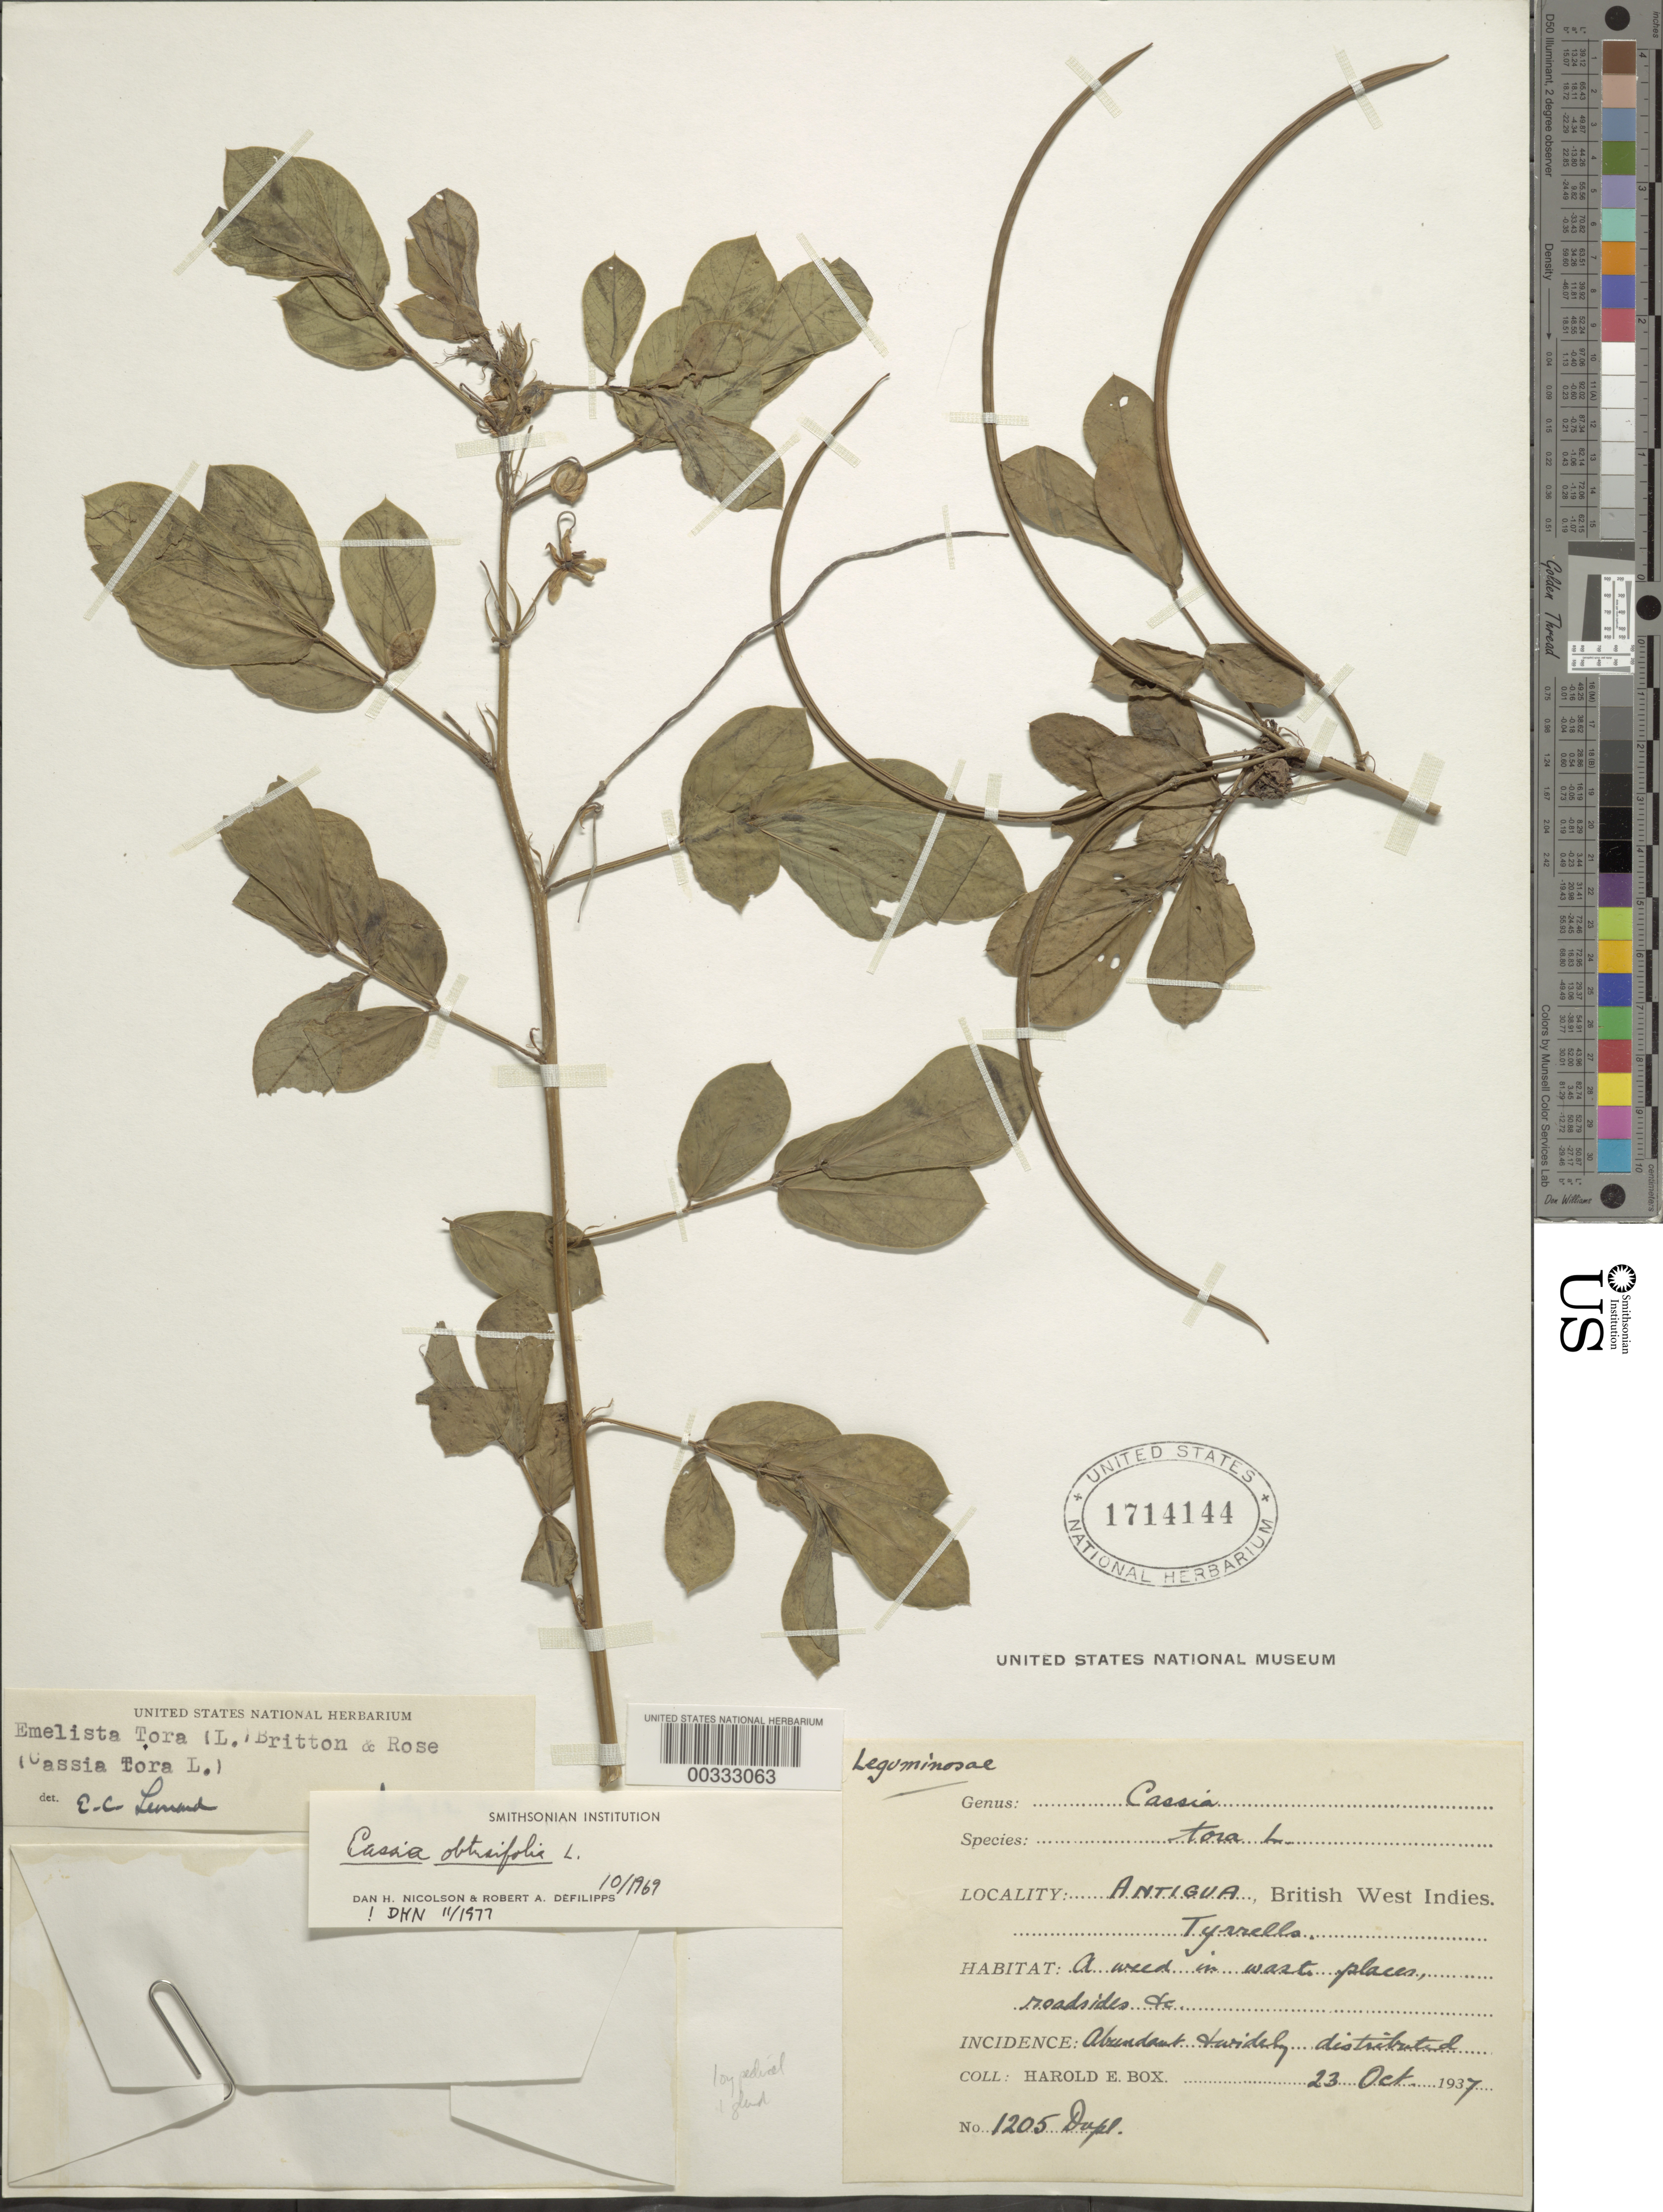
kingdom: Plantae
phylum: Tracheophyta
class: Magnoliopsida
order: Fabales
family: Fabaceae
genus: Senna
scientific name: Senna obtusifolia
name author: (L.) H.S. Irwin & Barneby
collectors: H. E. Box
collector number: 1205 Dupl.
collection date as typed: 23 Oct 1937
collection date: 1937-10-23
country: Antigua and Barbuda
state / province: Saint Paul (?)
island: Antigua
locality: Tyrrella [= Tyrells in Saint Paul Parish?]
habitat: Waste places, roadsides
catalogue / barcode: US 1714144